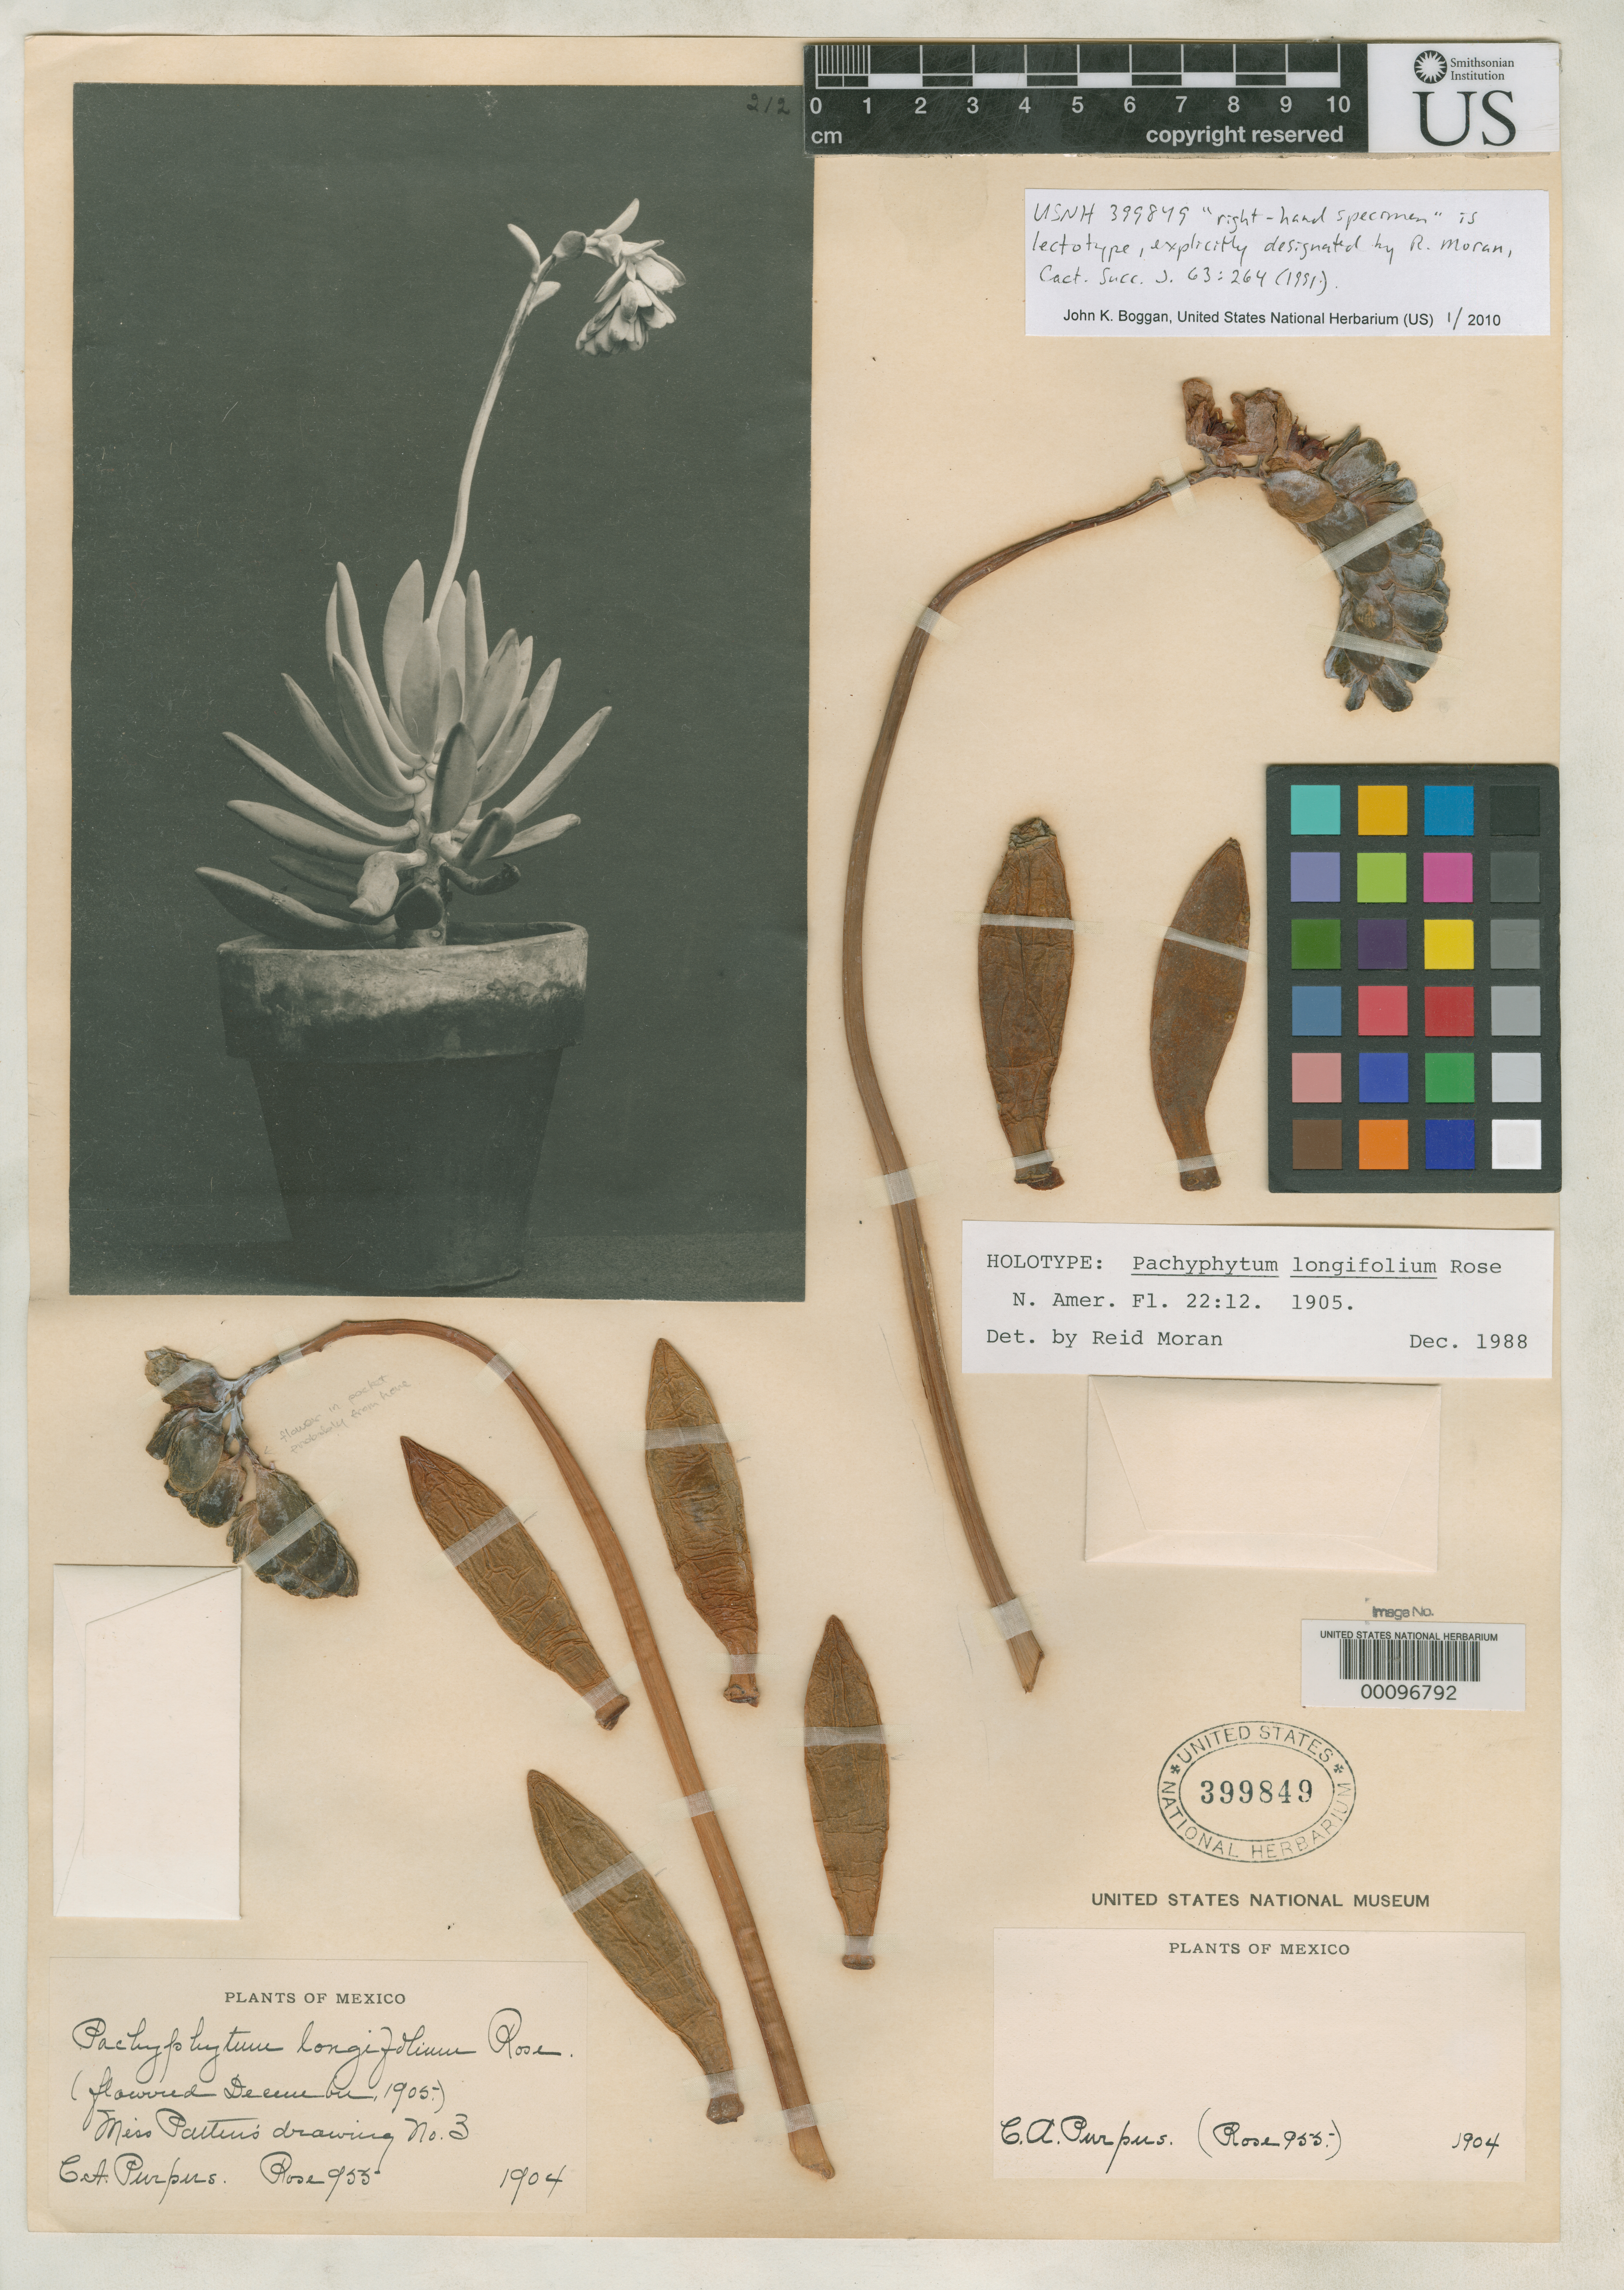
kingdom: Plantae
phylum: Tracheophyta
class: Magnoliopsida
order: Saxifragales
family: Crassulaceae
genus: Pachyphytum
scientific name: Pachyphytum longifolium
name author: Rose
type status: Lectotype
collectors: C. A. Purpus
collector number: Rose 955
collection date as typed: Dec 1905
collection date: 1905-12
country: Mexico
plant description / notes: Sheet mounted with photograph and specimens possibly pressed on different dates (both? From cultivation); "flowered December 1905." Annotated as "holotype" by R. Moran, 1988; "right-hand specimen" explicitly designated as lectotype, 1991.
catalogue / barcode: US 399849